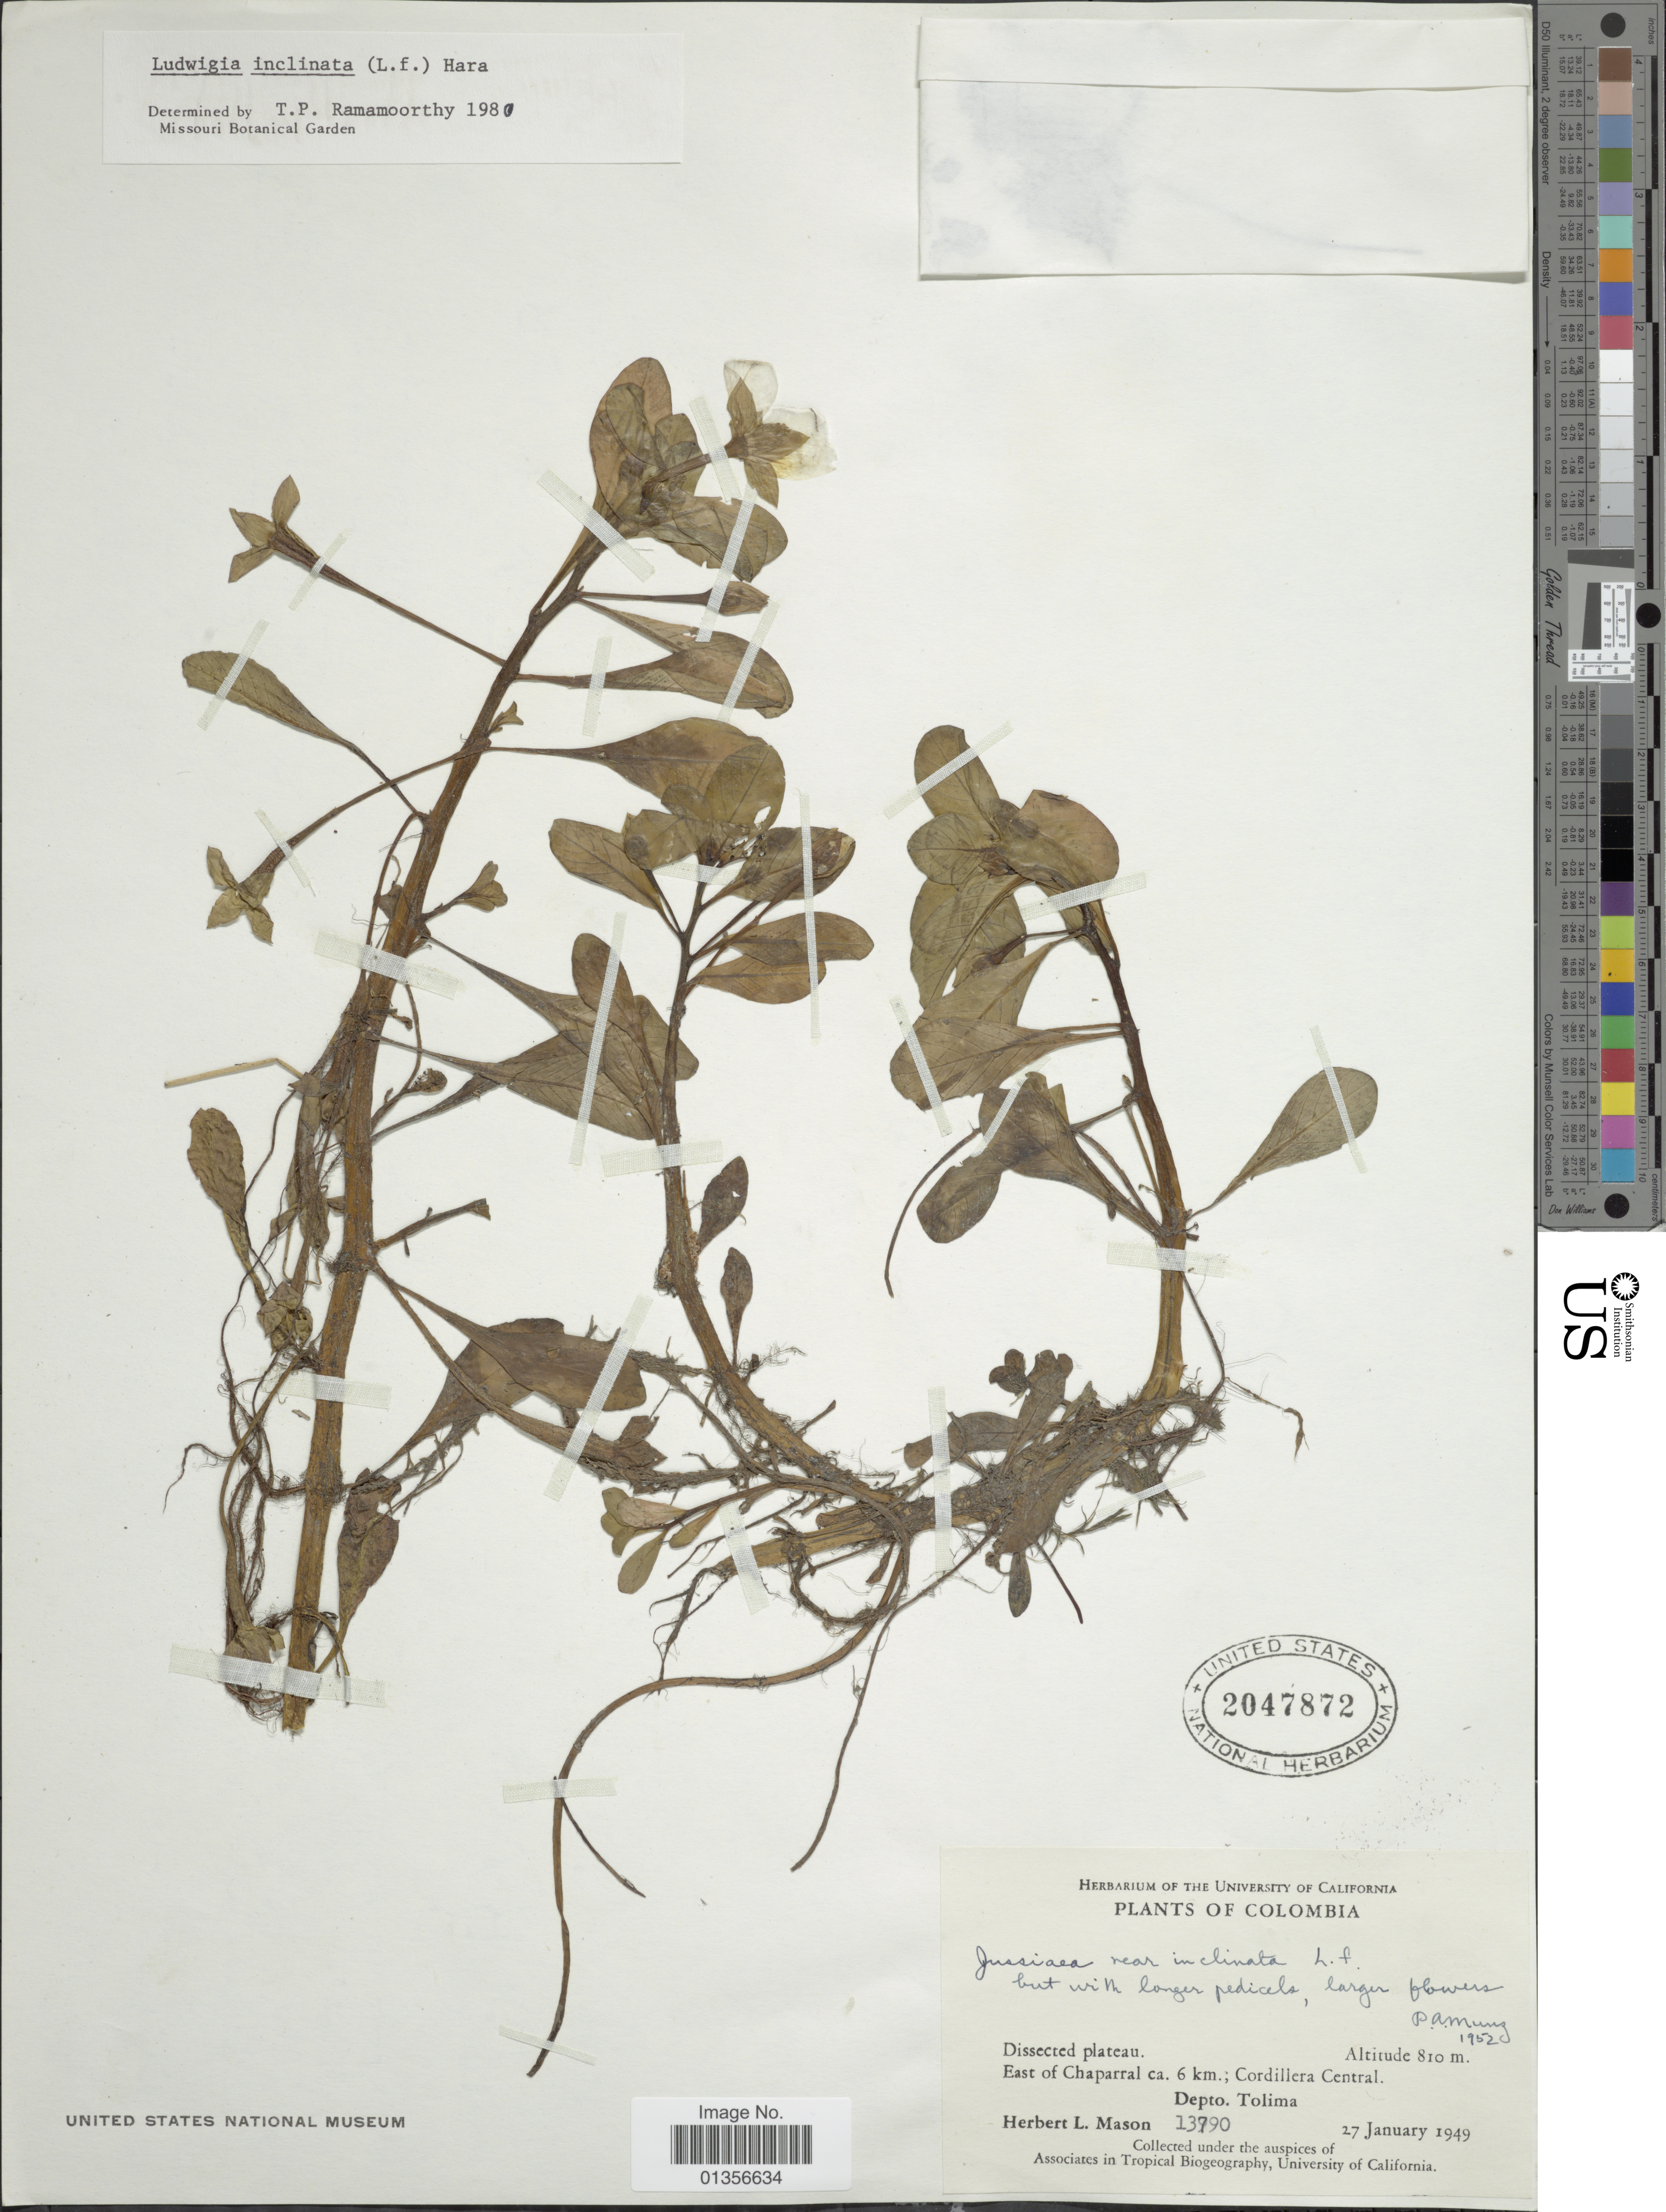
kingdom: Plantae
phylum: Tracheophyta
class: Magnoliopsida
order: Myrtales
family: Onagraceae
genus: Ludwigia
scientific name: Ludwigia inclinata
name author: (L. f.) M. Gómez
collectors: H. L. Mason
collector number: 13790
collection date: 1949-01-27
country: Colombia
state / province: Tolima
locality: East of Chaparral ca. 6 km.; Cordillera Central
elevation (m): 810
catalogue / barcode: US 2047872